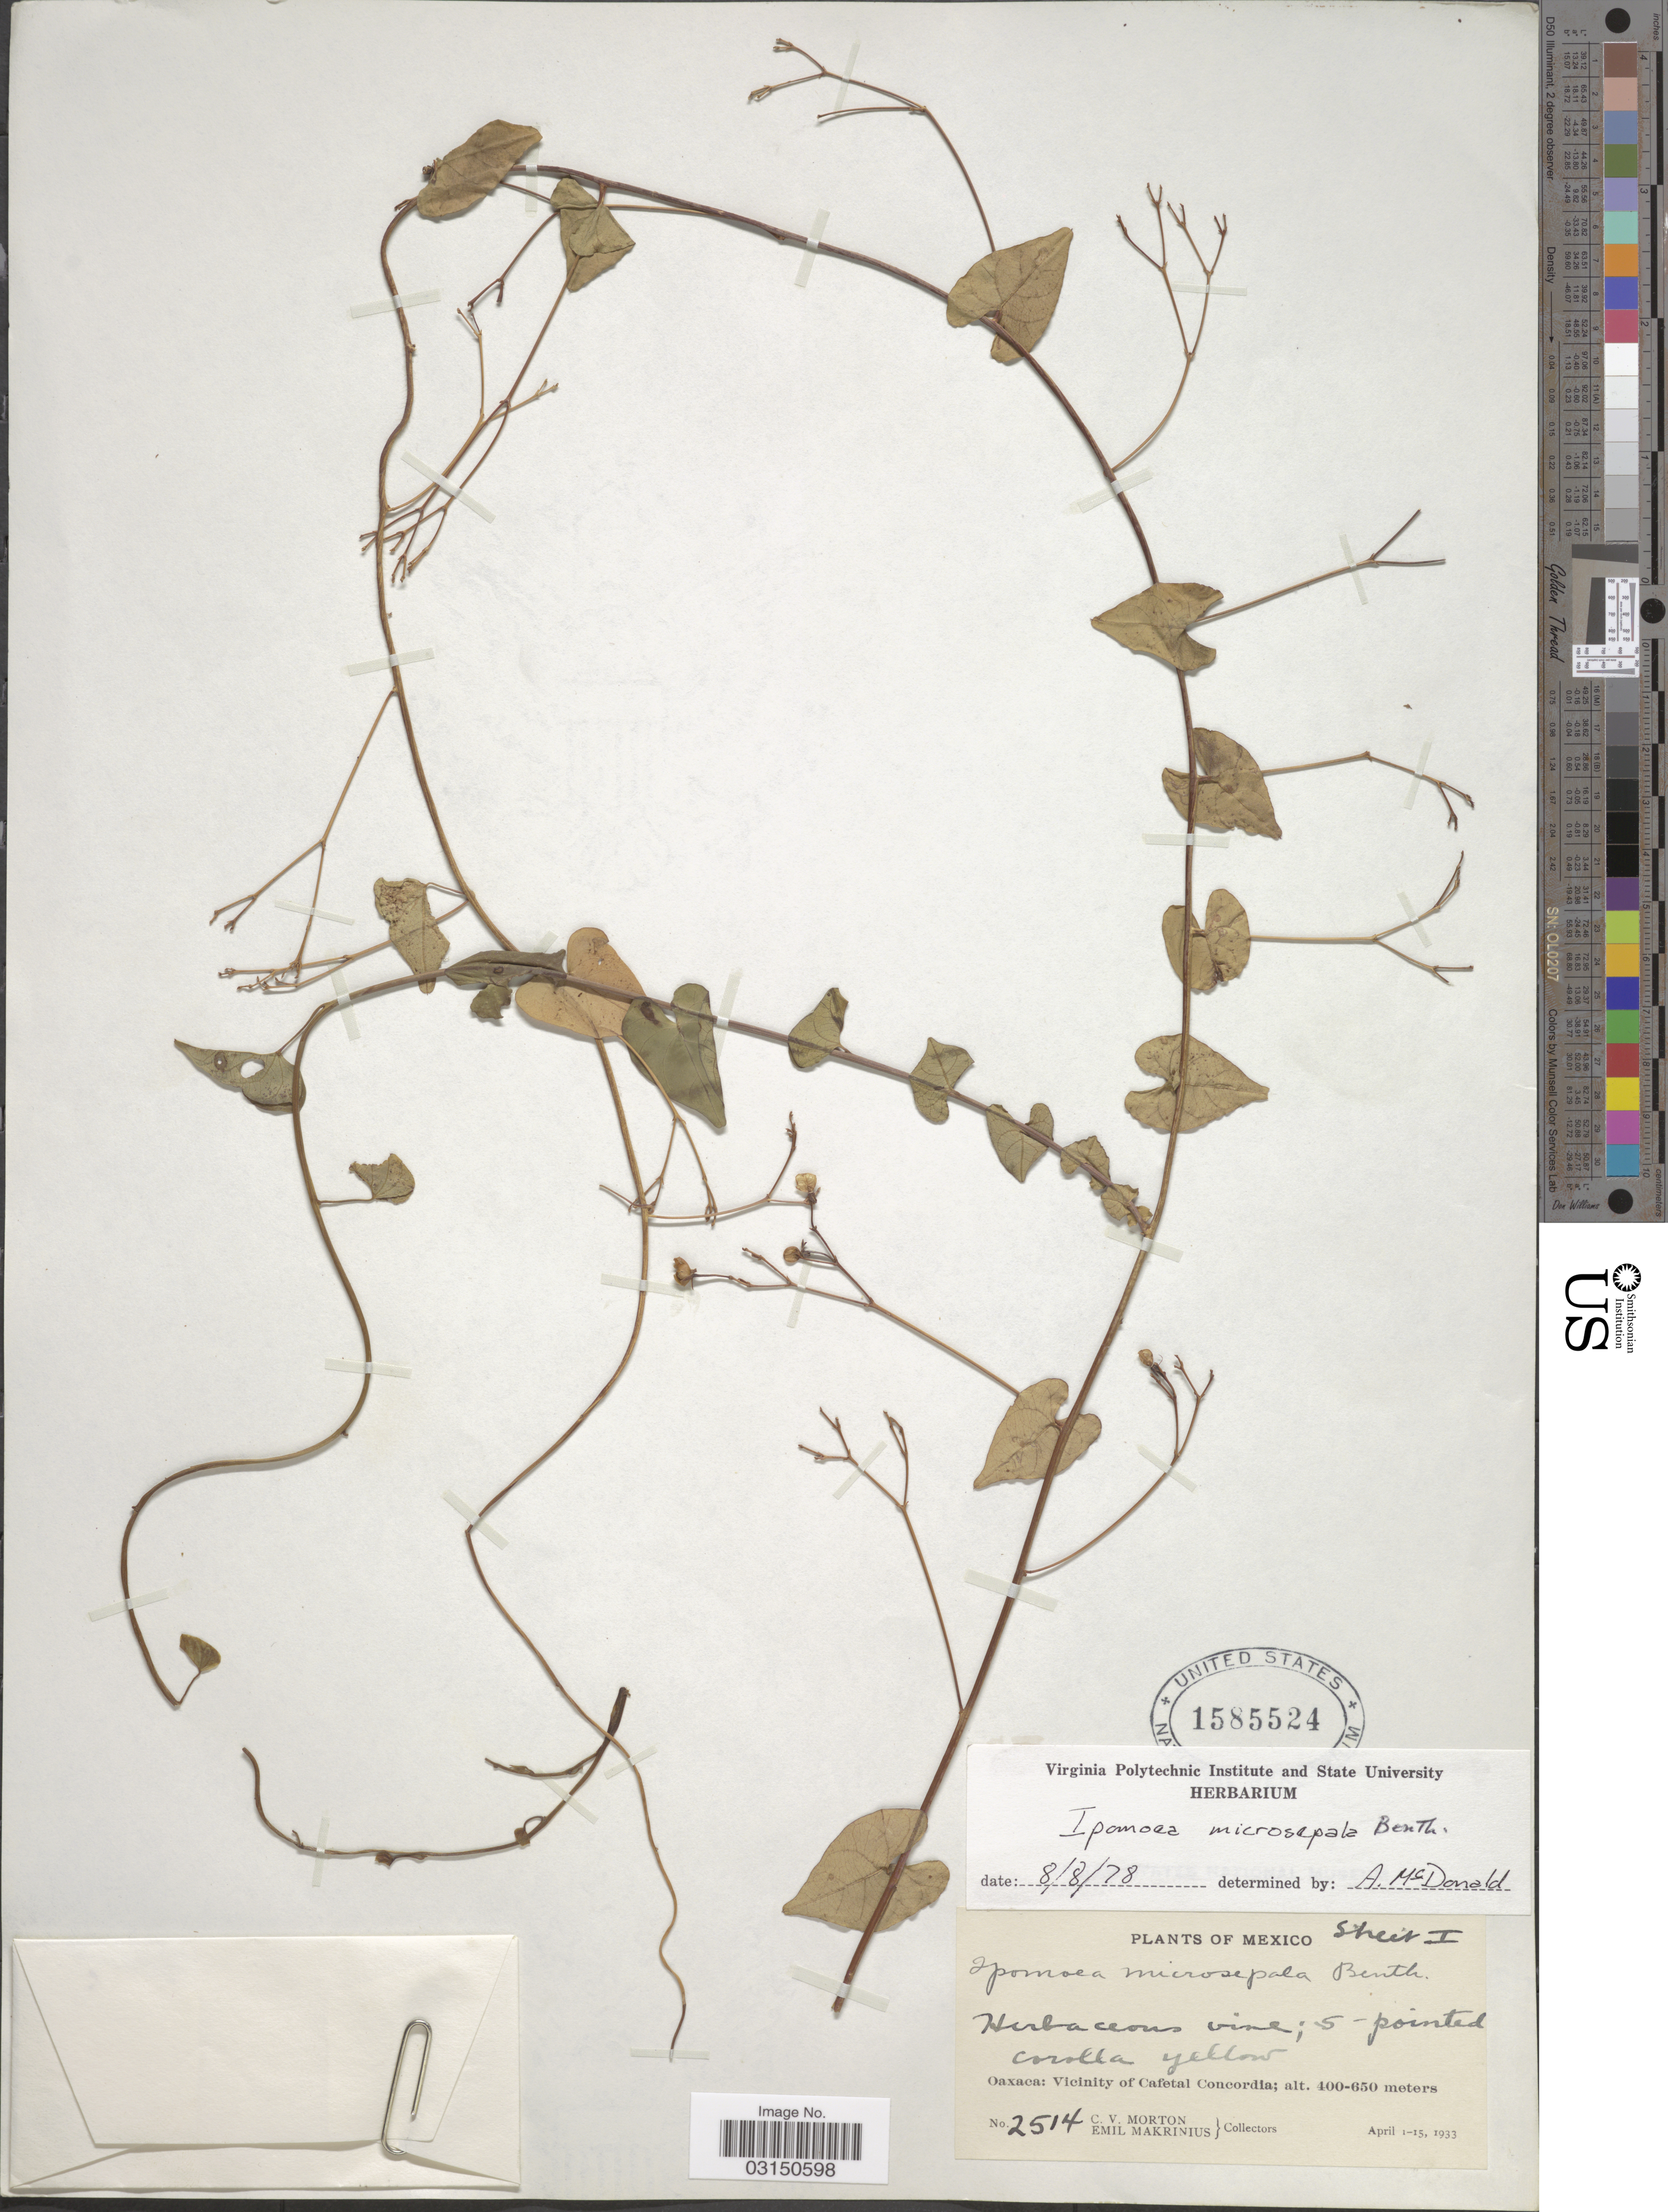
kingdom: Plantae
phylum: Tracheophyta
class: Magnoliopsida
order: Solanales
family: Convolvulaceae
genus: Ipomoea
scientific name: Ipomoea microsepala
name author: Benth.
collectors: C. V. Morton & E. Makrinius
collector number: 2514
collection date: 1933-04-01/1933-04-15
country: Mexico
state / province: Oaxaca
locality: Vicinity of Cafetal Concordia.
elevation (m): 400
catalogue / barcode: US 1585524